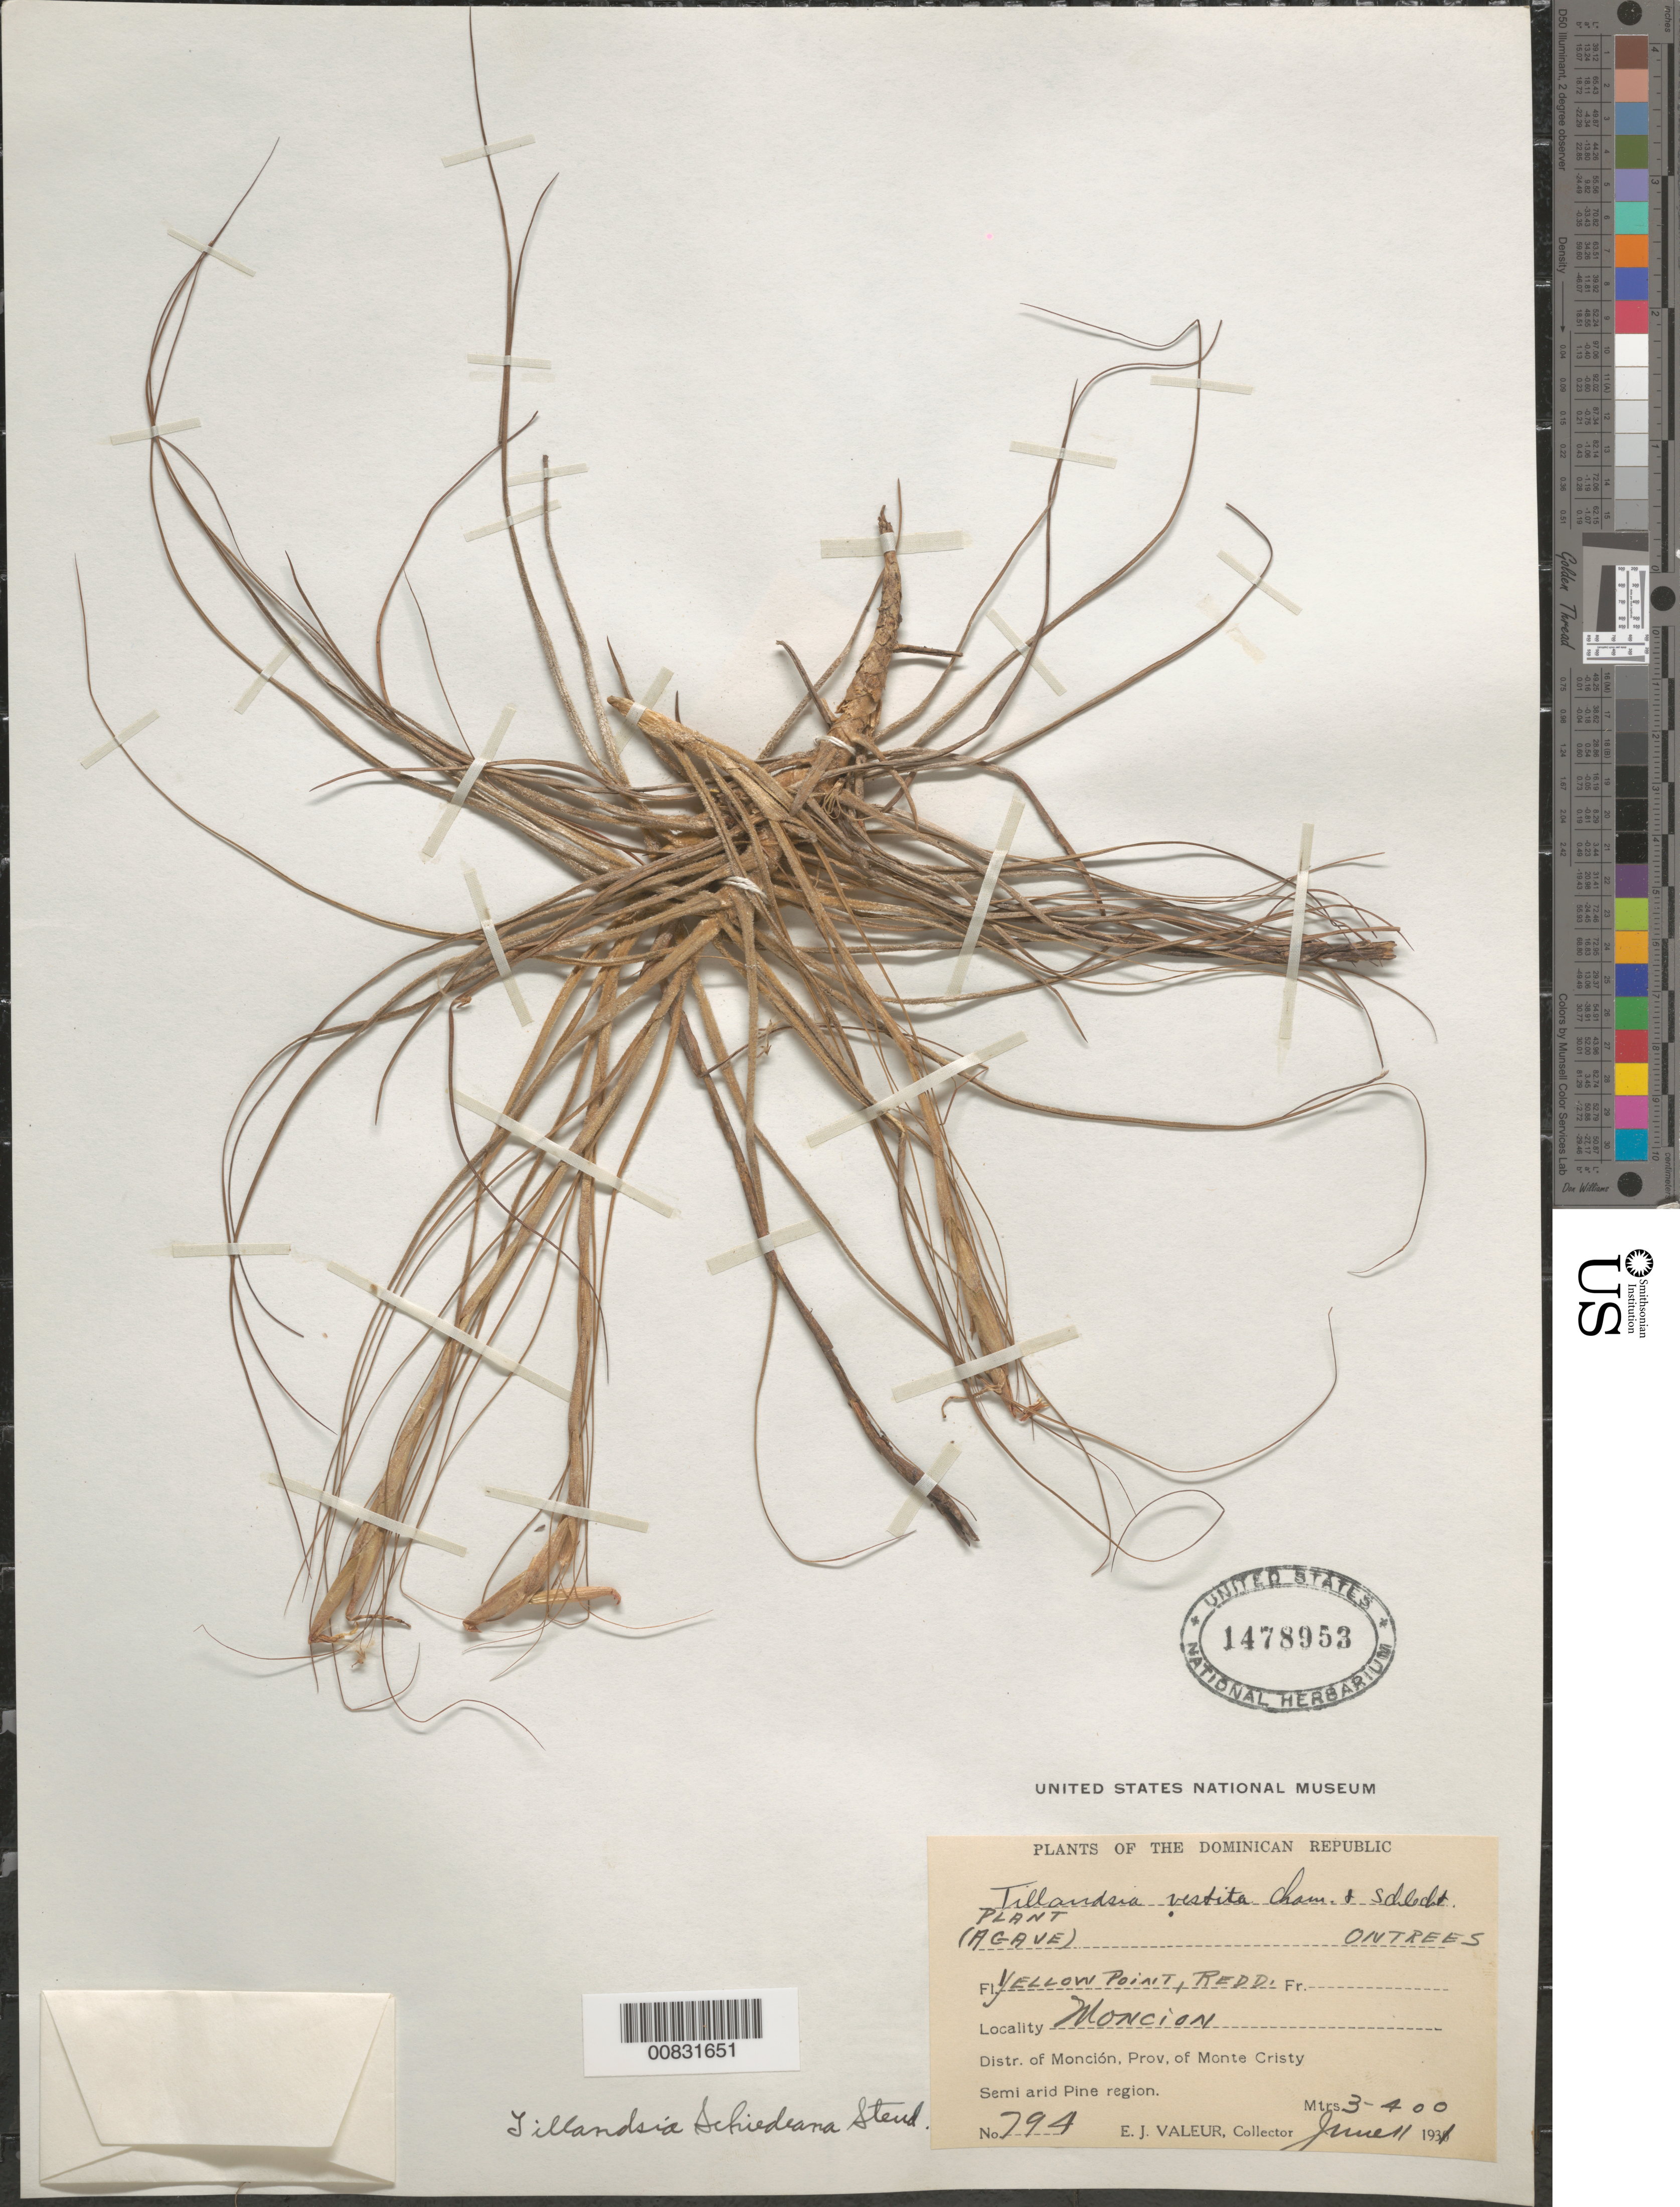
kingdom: Plantae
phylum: Tracheophyta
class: Liliopsida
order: Poales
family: Bromeliaceae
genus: Tillandsia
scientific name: Tillandsia schiedeana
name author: Steud.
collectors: E. Valeur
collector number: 794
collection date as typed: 11 Jun 1931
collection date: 1931-06-11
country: Dominican Republic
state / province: Monte Cristi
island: Hispaniola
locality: Monción. Distr. of Monción, Prov. of Montecristi.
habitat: On trees. Semi arid Pine region.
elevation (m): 300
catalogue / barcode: US 1478953